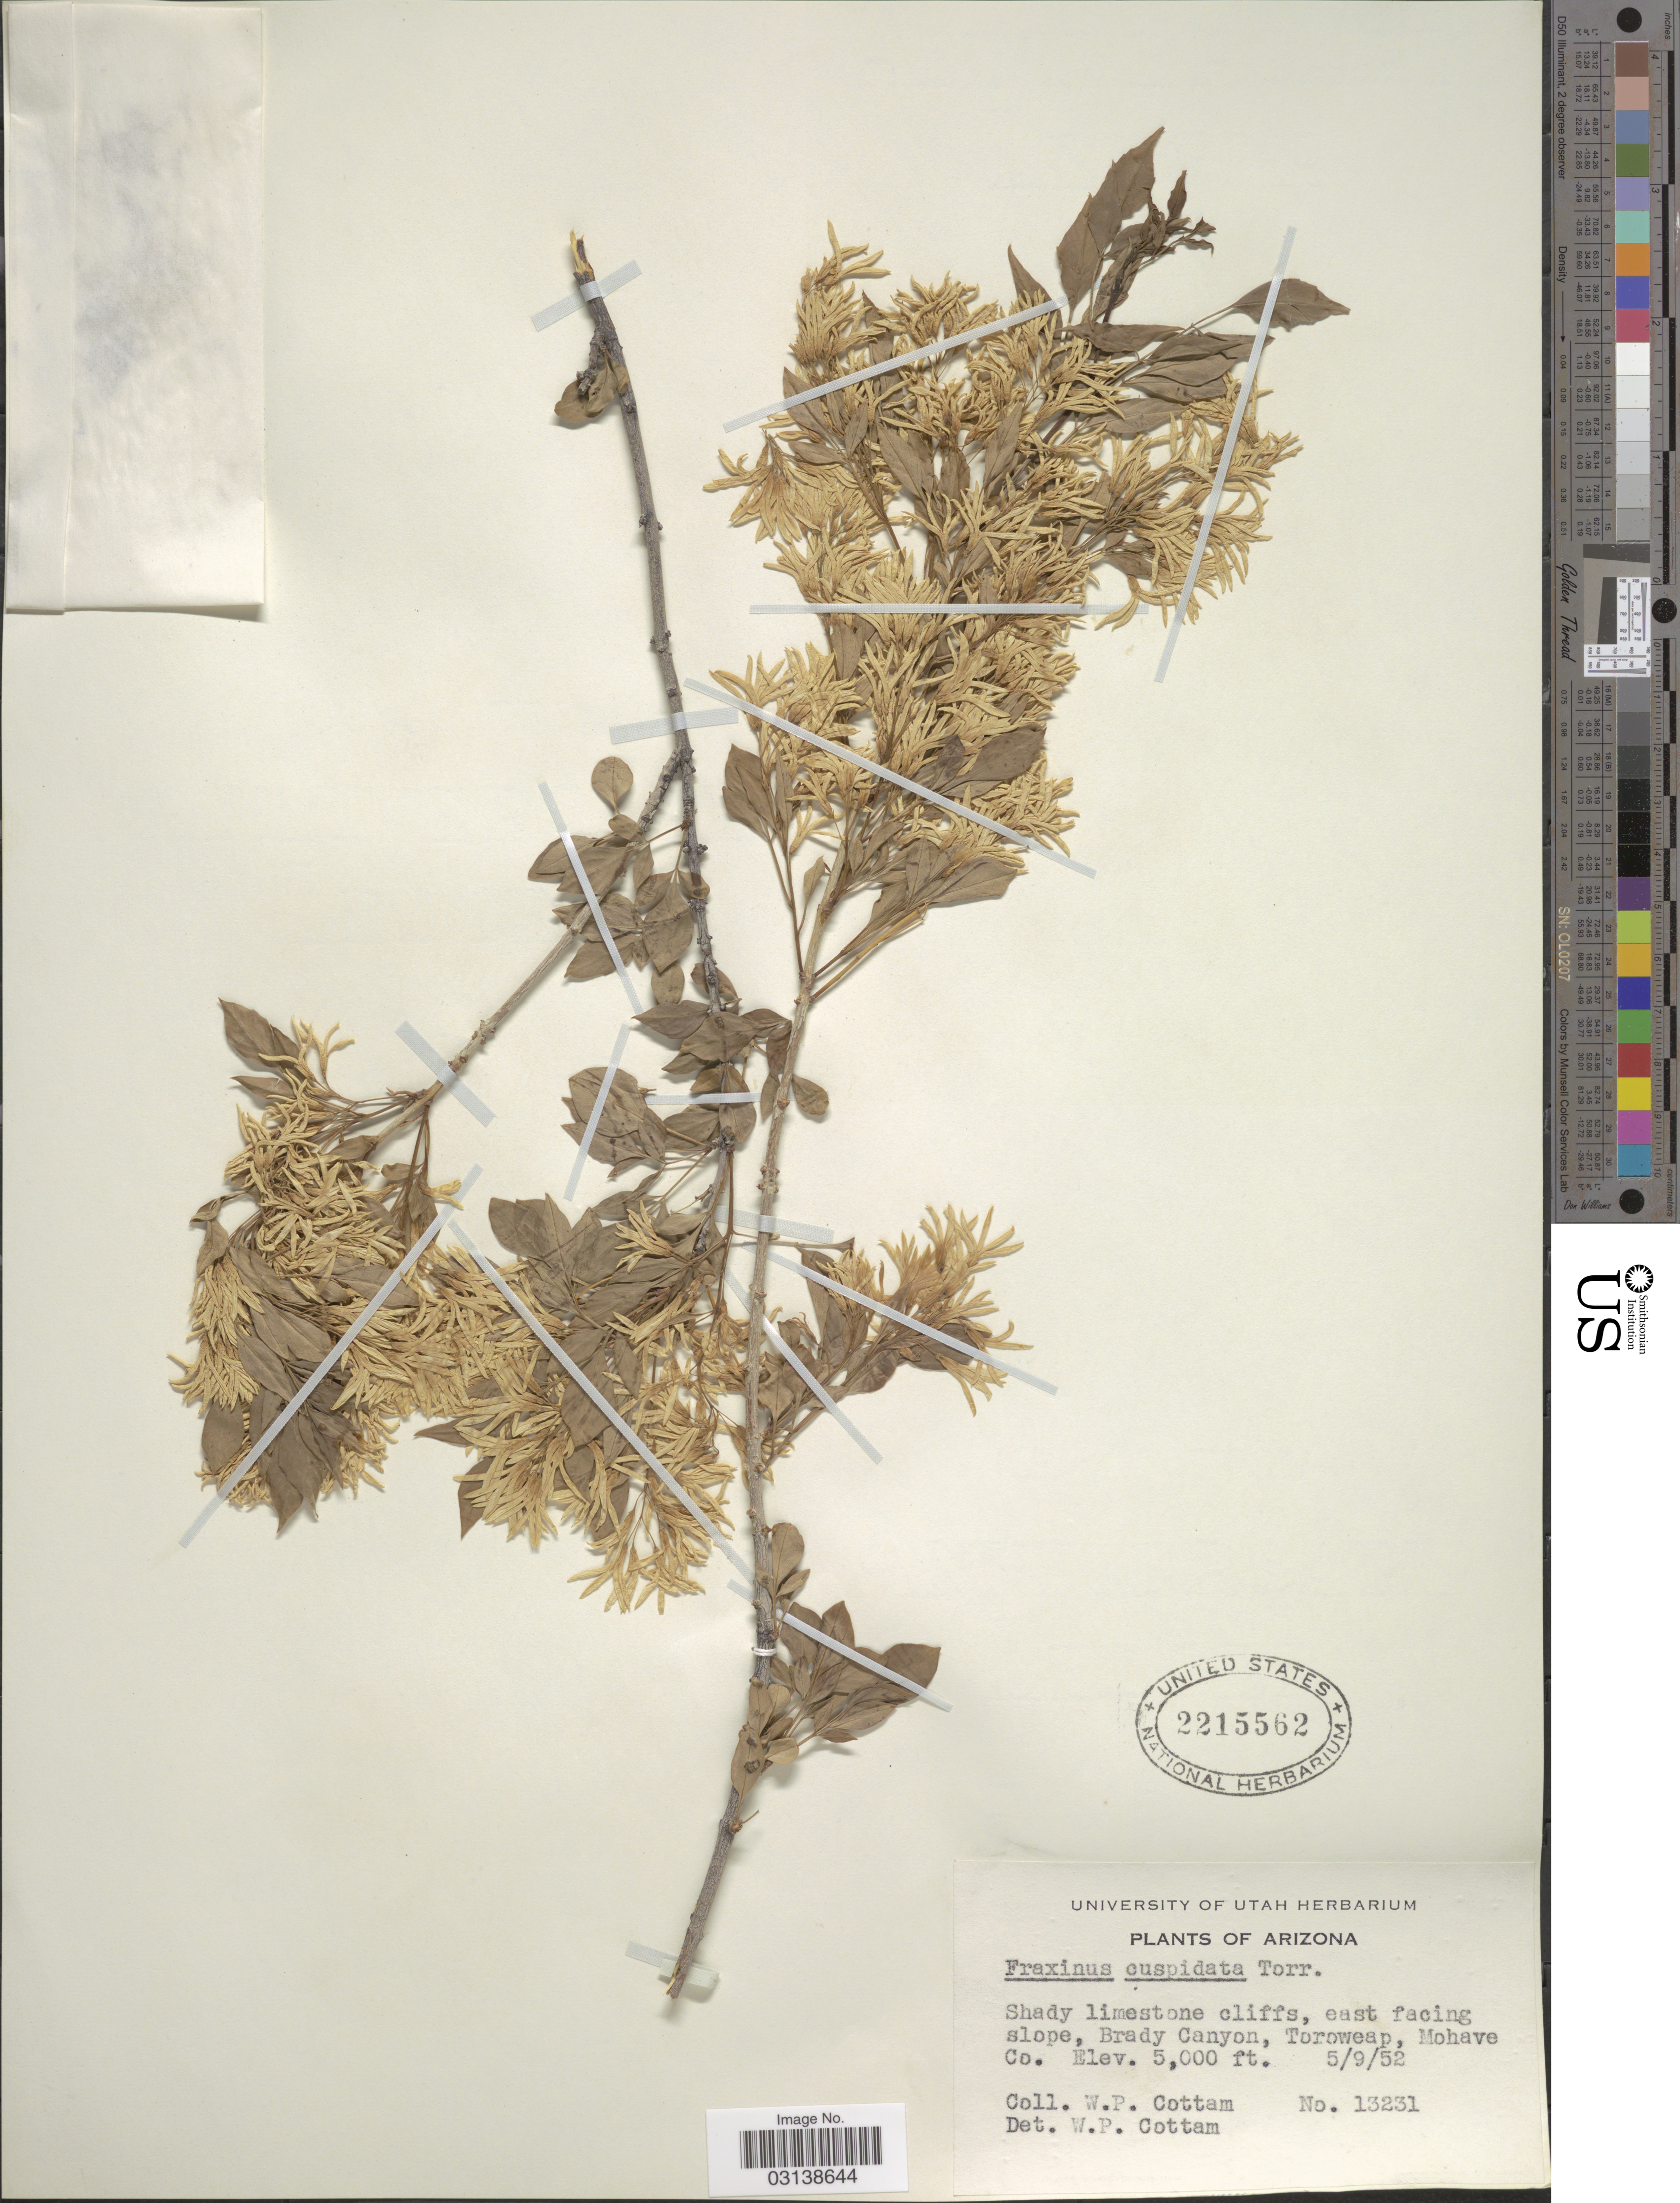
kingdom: Plantae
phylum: Tracheophyta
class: Magnoliopsida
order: Lamiales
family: Oleaceae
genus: Fraxinus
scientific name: Fraxinus cuspidata var. macropetala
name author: (Eastw.) Rehder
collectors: W. Cottam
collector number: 13231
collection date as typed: Transcribed d/m/y: 9/5/52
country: United States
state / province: Arizona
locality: East facing slope, Brady Canyon, Toroweap, Mohave Co.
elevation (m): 1524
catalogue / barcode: US 2215562